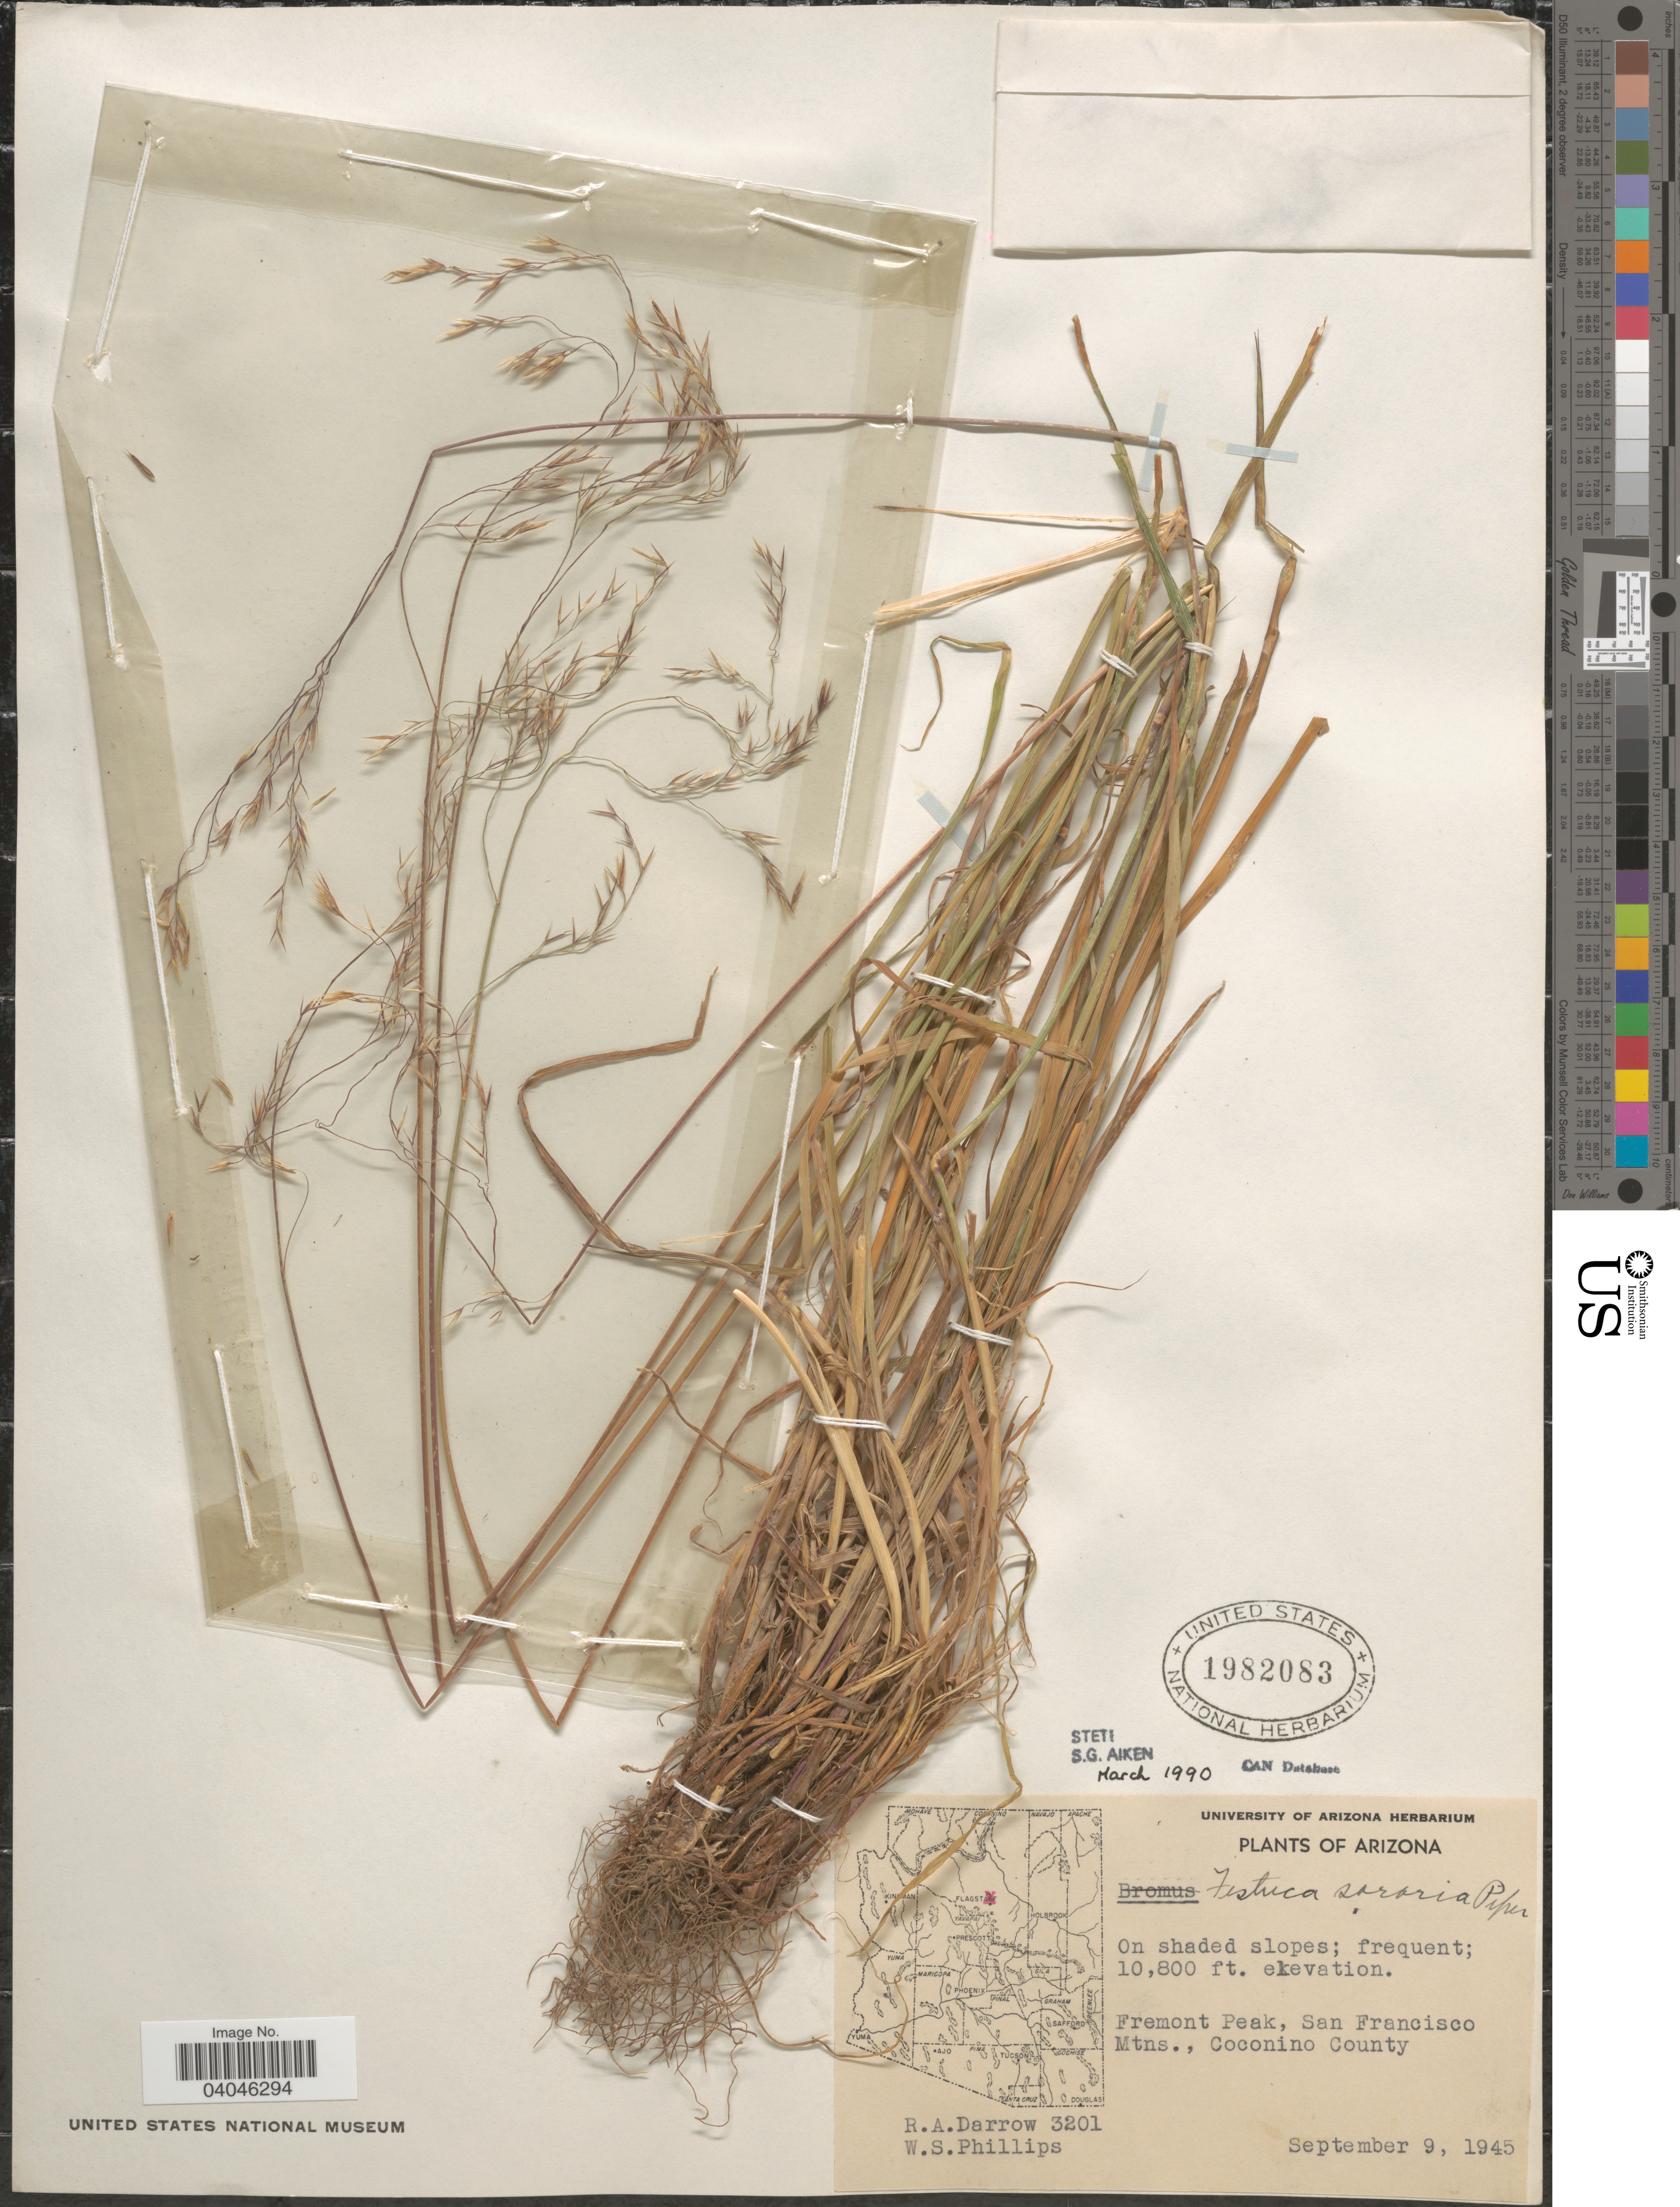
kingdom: Plantae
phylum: Tracheophyta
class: Liliopsida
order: Poales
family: Poaceae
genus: Festuca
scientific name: Festuca sororia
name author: Piper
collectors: R. A. Darrow & W. S. Phillips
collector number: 3201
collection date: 1945-09-09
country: United States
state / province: Arizona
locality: Fremont Peak, San Francisco Mtns., Coconino County.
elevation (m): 3292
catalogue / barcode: US 1982083